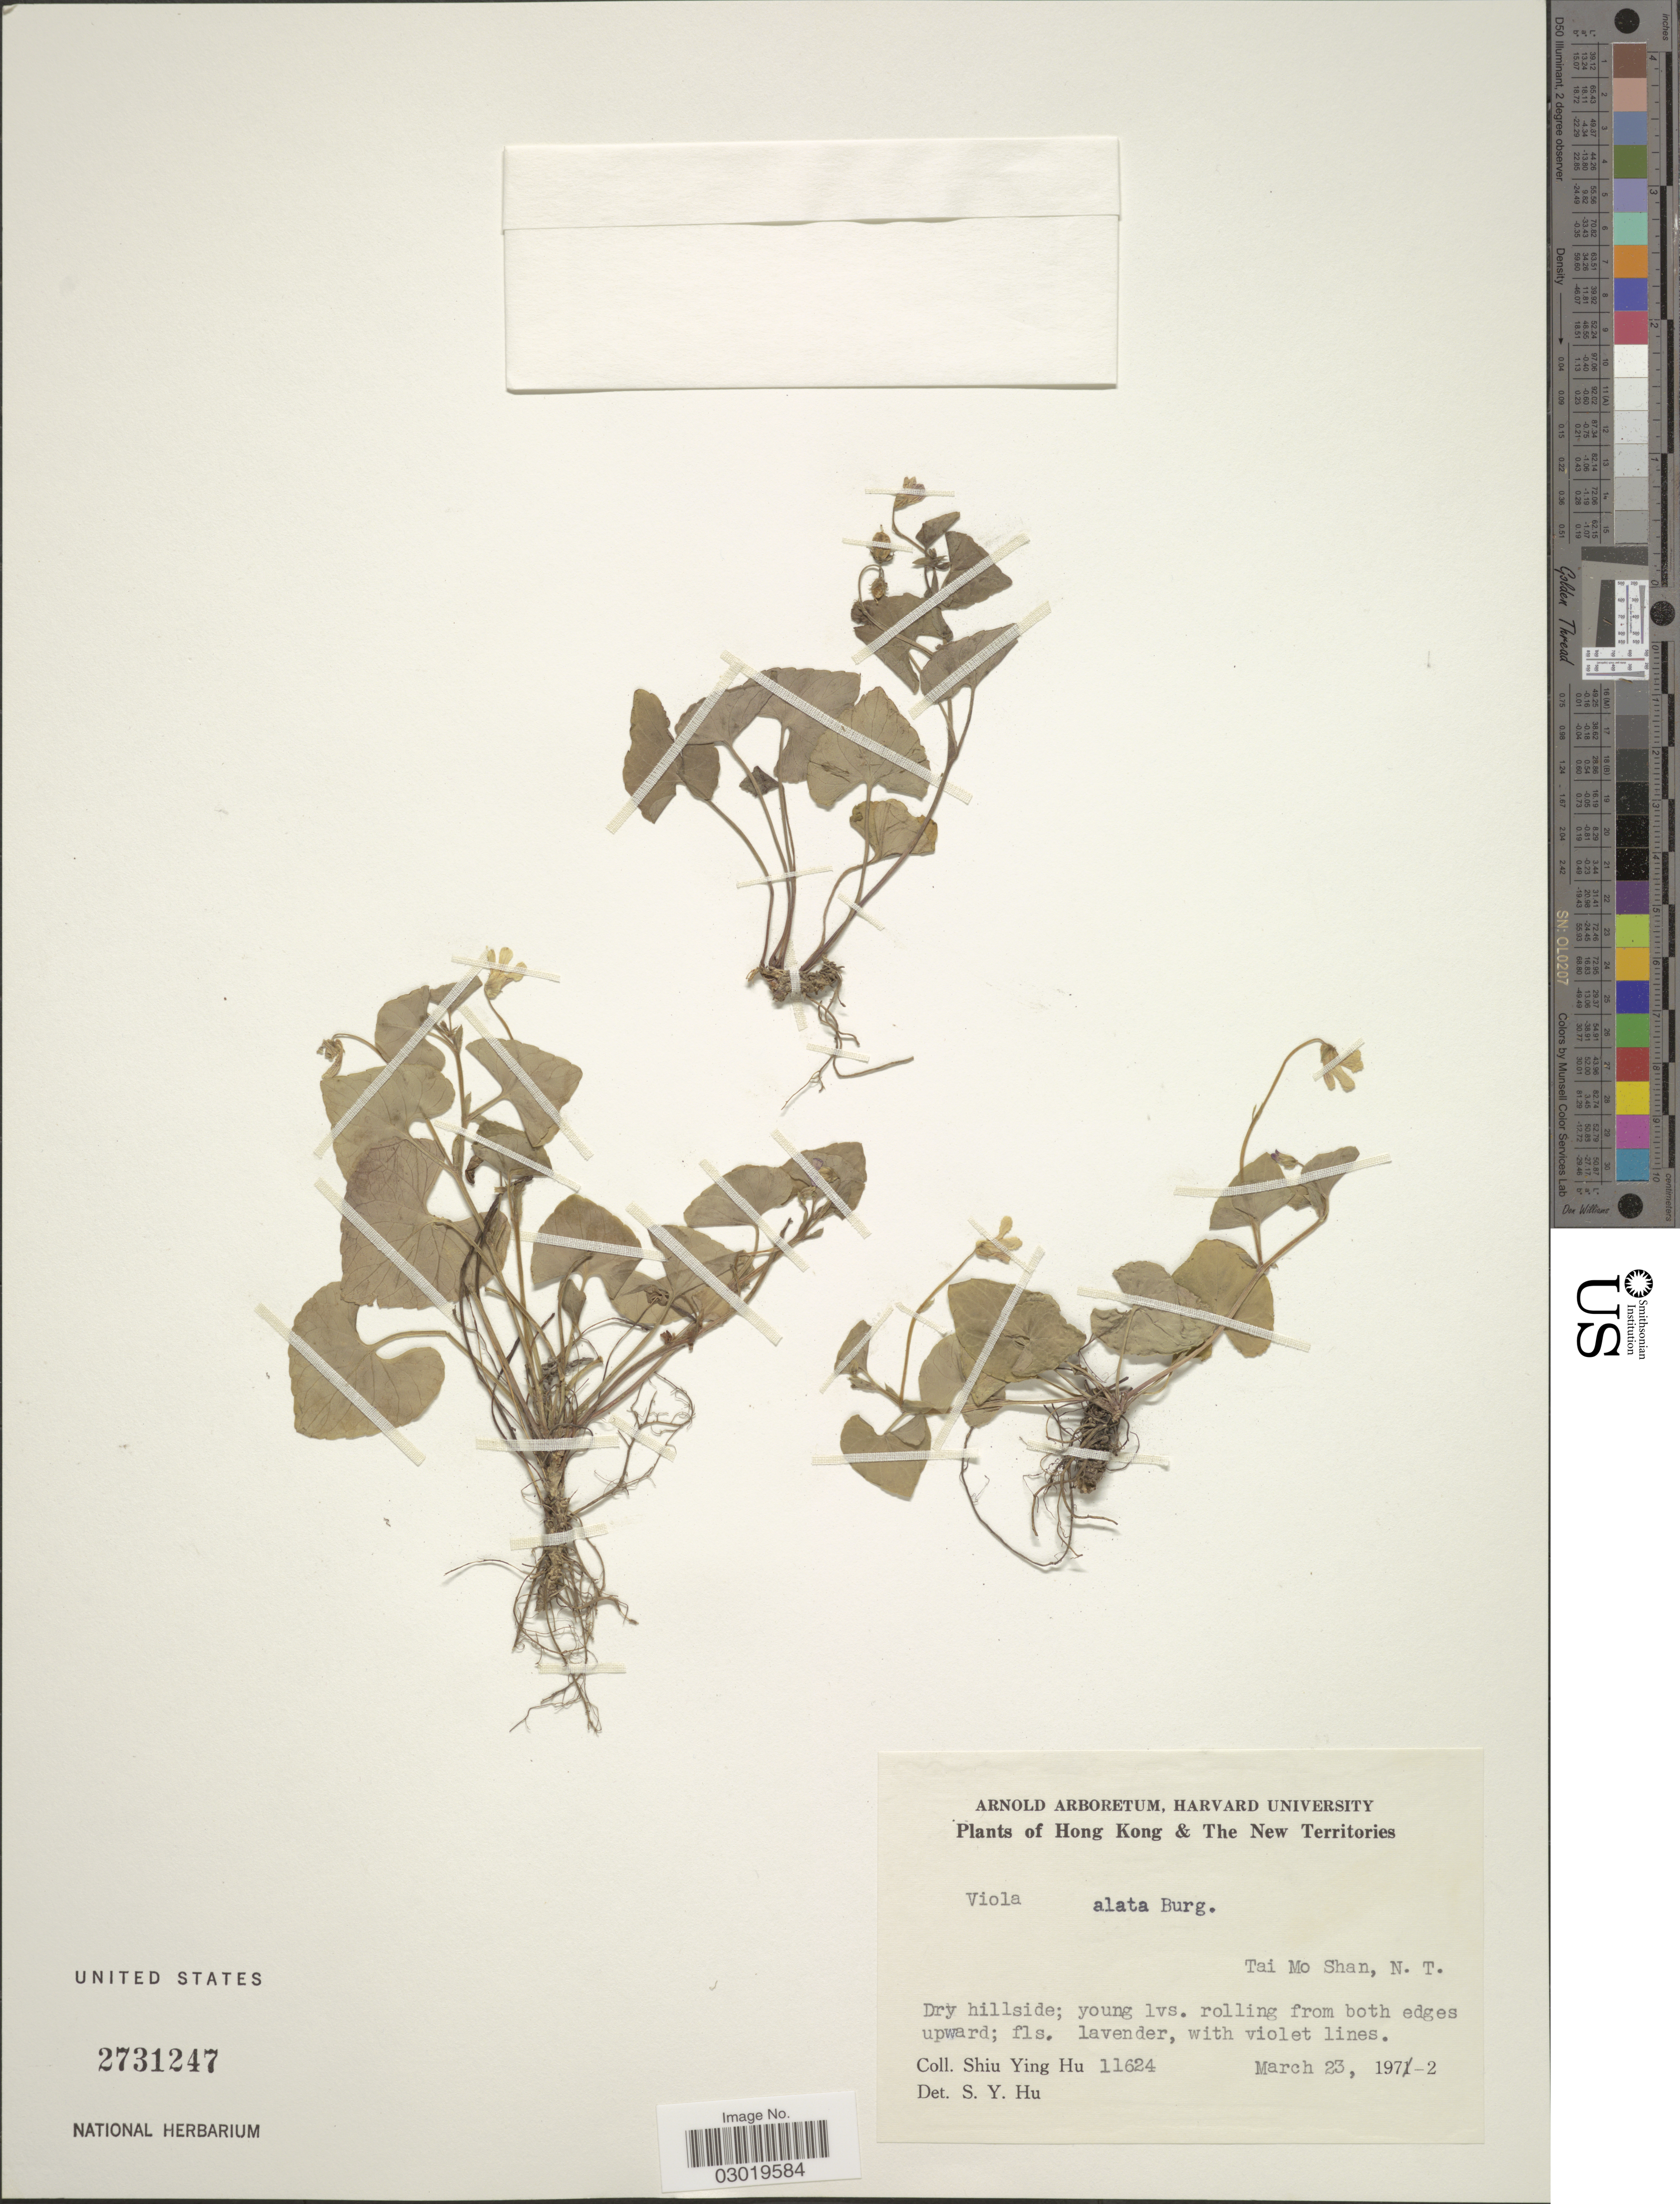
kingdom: Plantae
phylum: Tracheophyta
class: Magnoliopsida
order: Malpighiales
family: Violaceae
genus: Viola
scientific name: Viola alata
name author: Burgersd.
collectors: S. Y. Hu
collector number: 11624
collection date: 1972-03-23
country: China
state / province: Hong Kong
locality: The New Territories, Tai Mo Shan, N.T.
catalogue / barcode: US 2731247